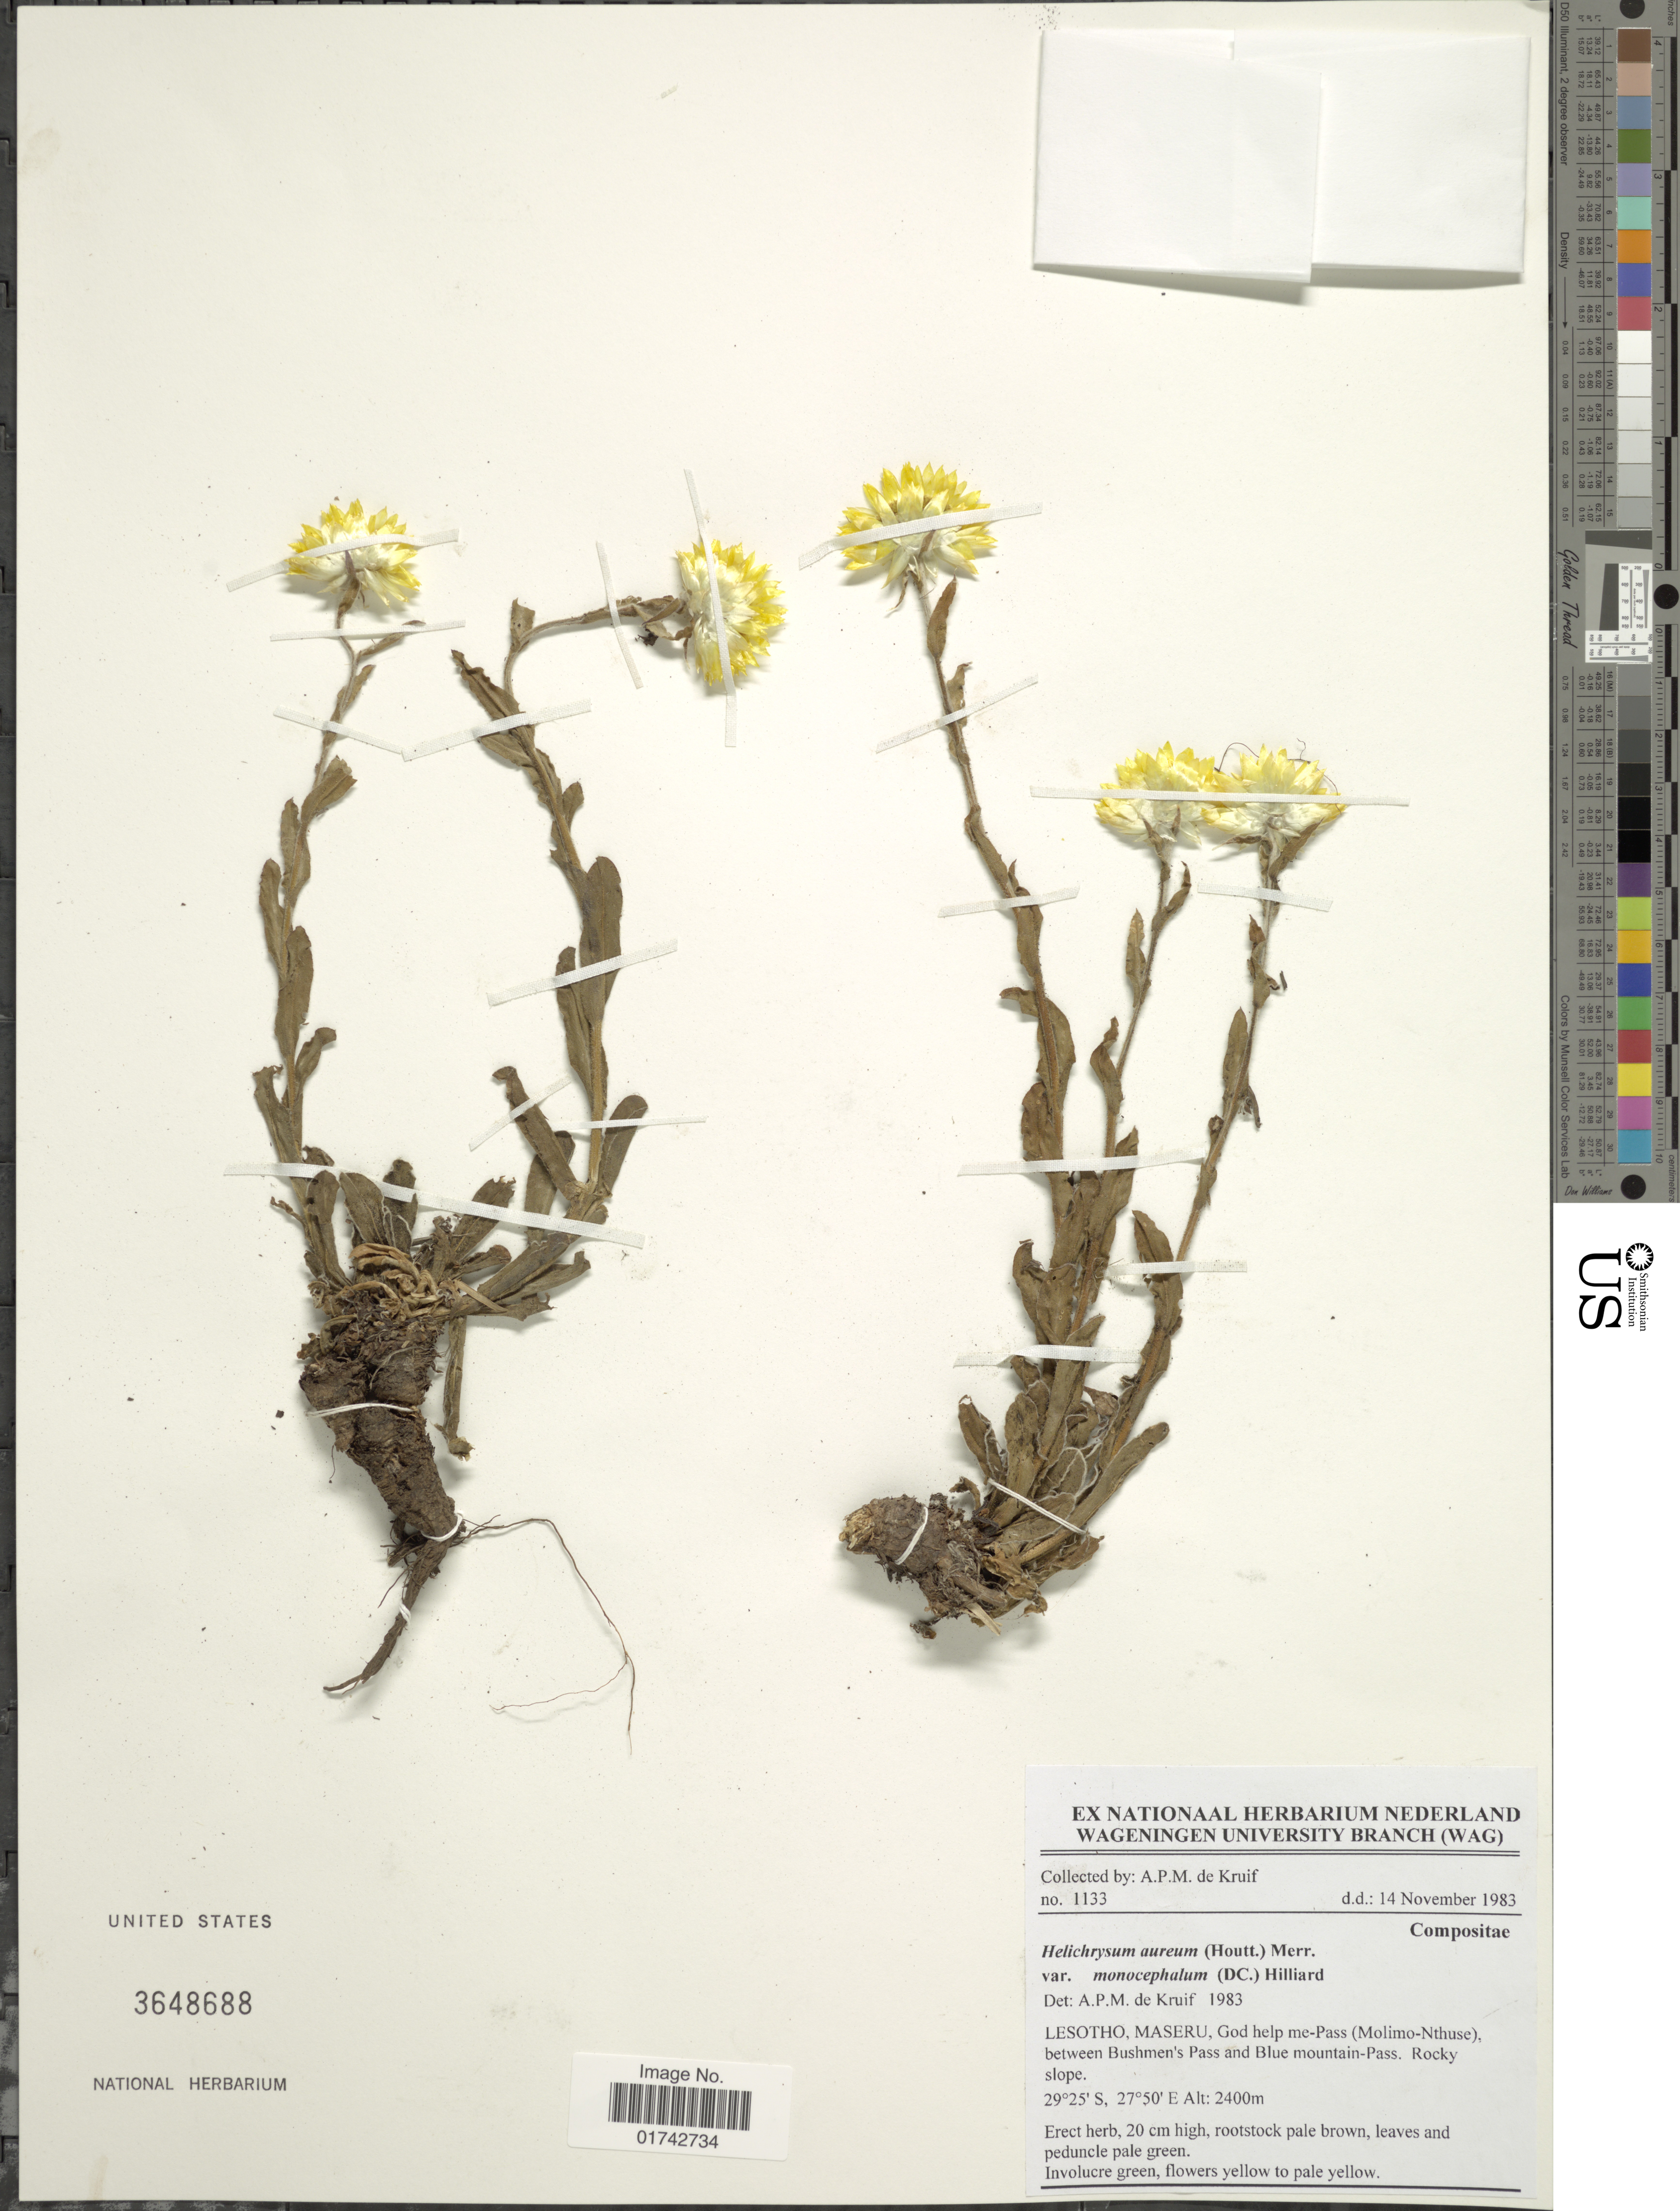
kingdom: Plantae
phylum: Tracheophyta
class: Magnoliopsida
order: Asterales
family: Asteraceae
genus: Helichrysum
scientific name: Helichrysum aureum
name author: (Houtt.) Merr.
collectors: A. P. de Kruif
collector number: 1133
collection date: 1983-11-14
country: Lesotho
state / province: Maseru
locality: God help me-Pass (Molimo-Nthuse), between Bushmen's Pass and Blue Mountain-Pass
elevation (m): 2400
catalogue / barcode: US 3648688